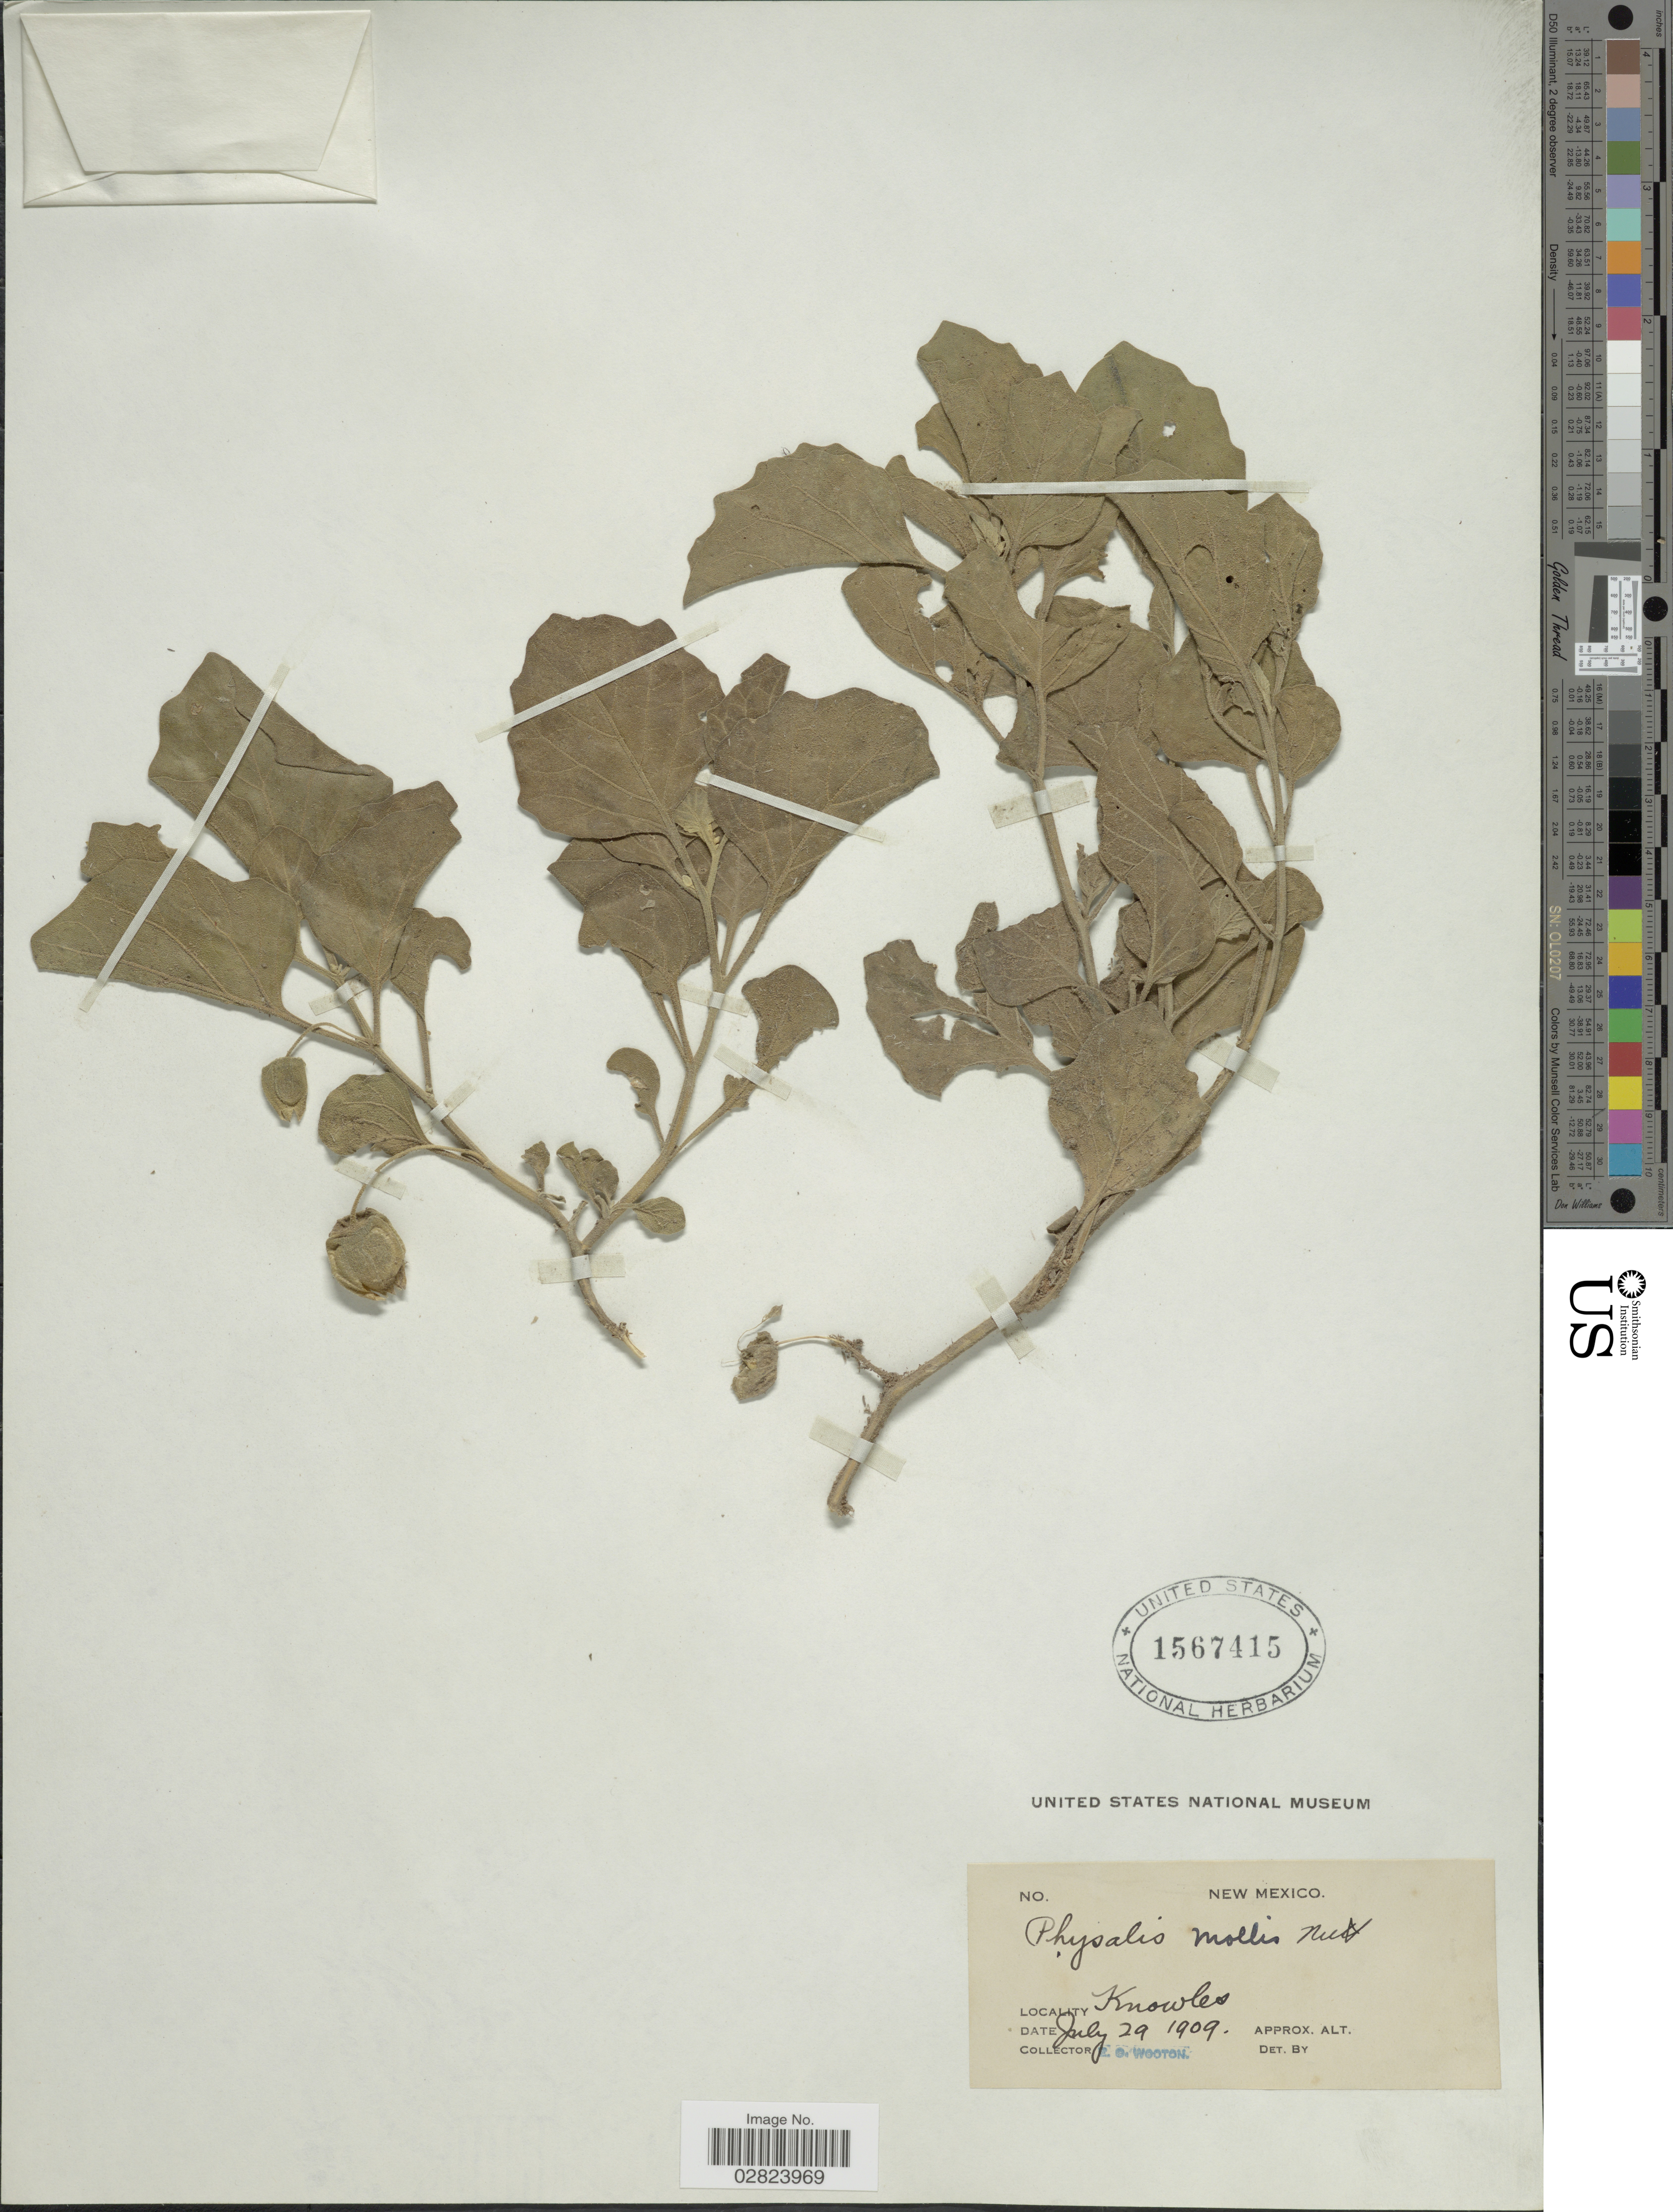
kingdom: Plantae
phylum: Tracheophyta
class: Magnoliopsida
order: Solanales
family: Solanaceae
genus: Physalis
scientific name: Physalis mollis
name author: Nutt.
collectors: E. O. Wooton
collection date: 1909-07-29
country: United States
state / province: New Mexico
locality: Knowles.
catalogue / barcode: US 1567415